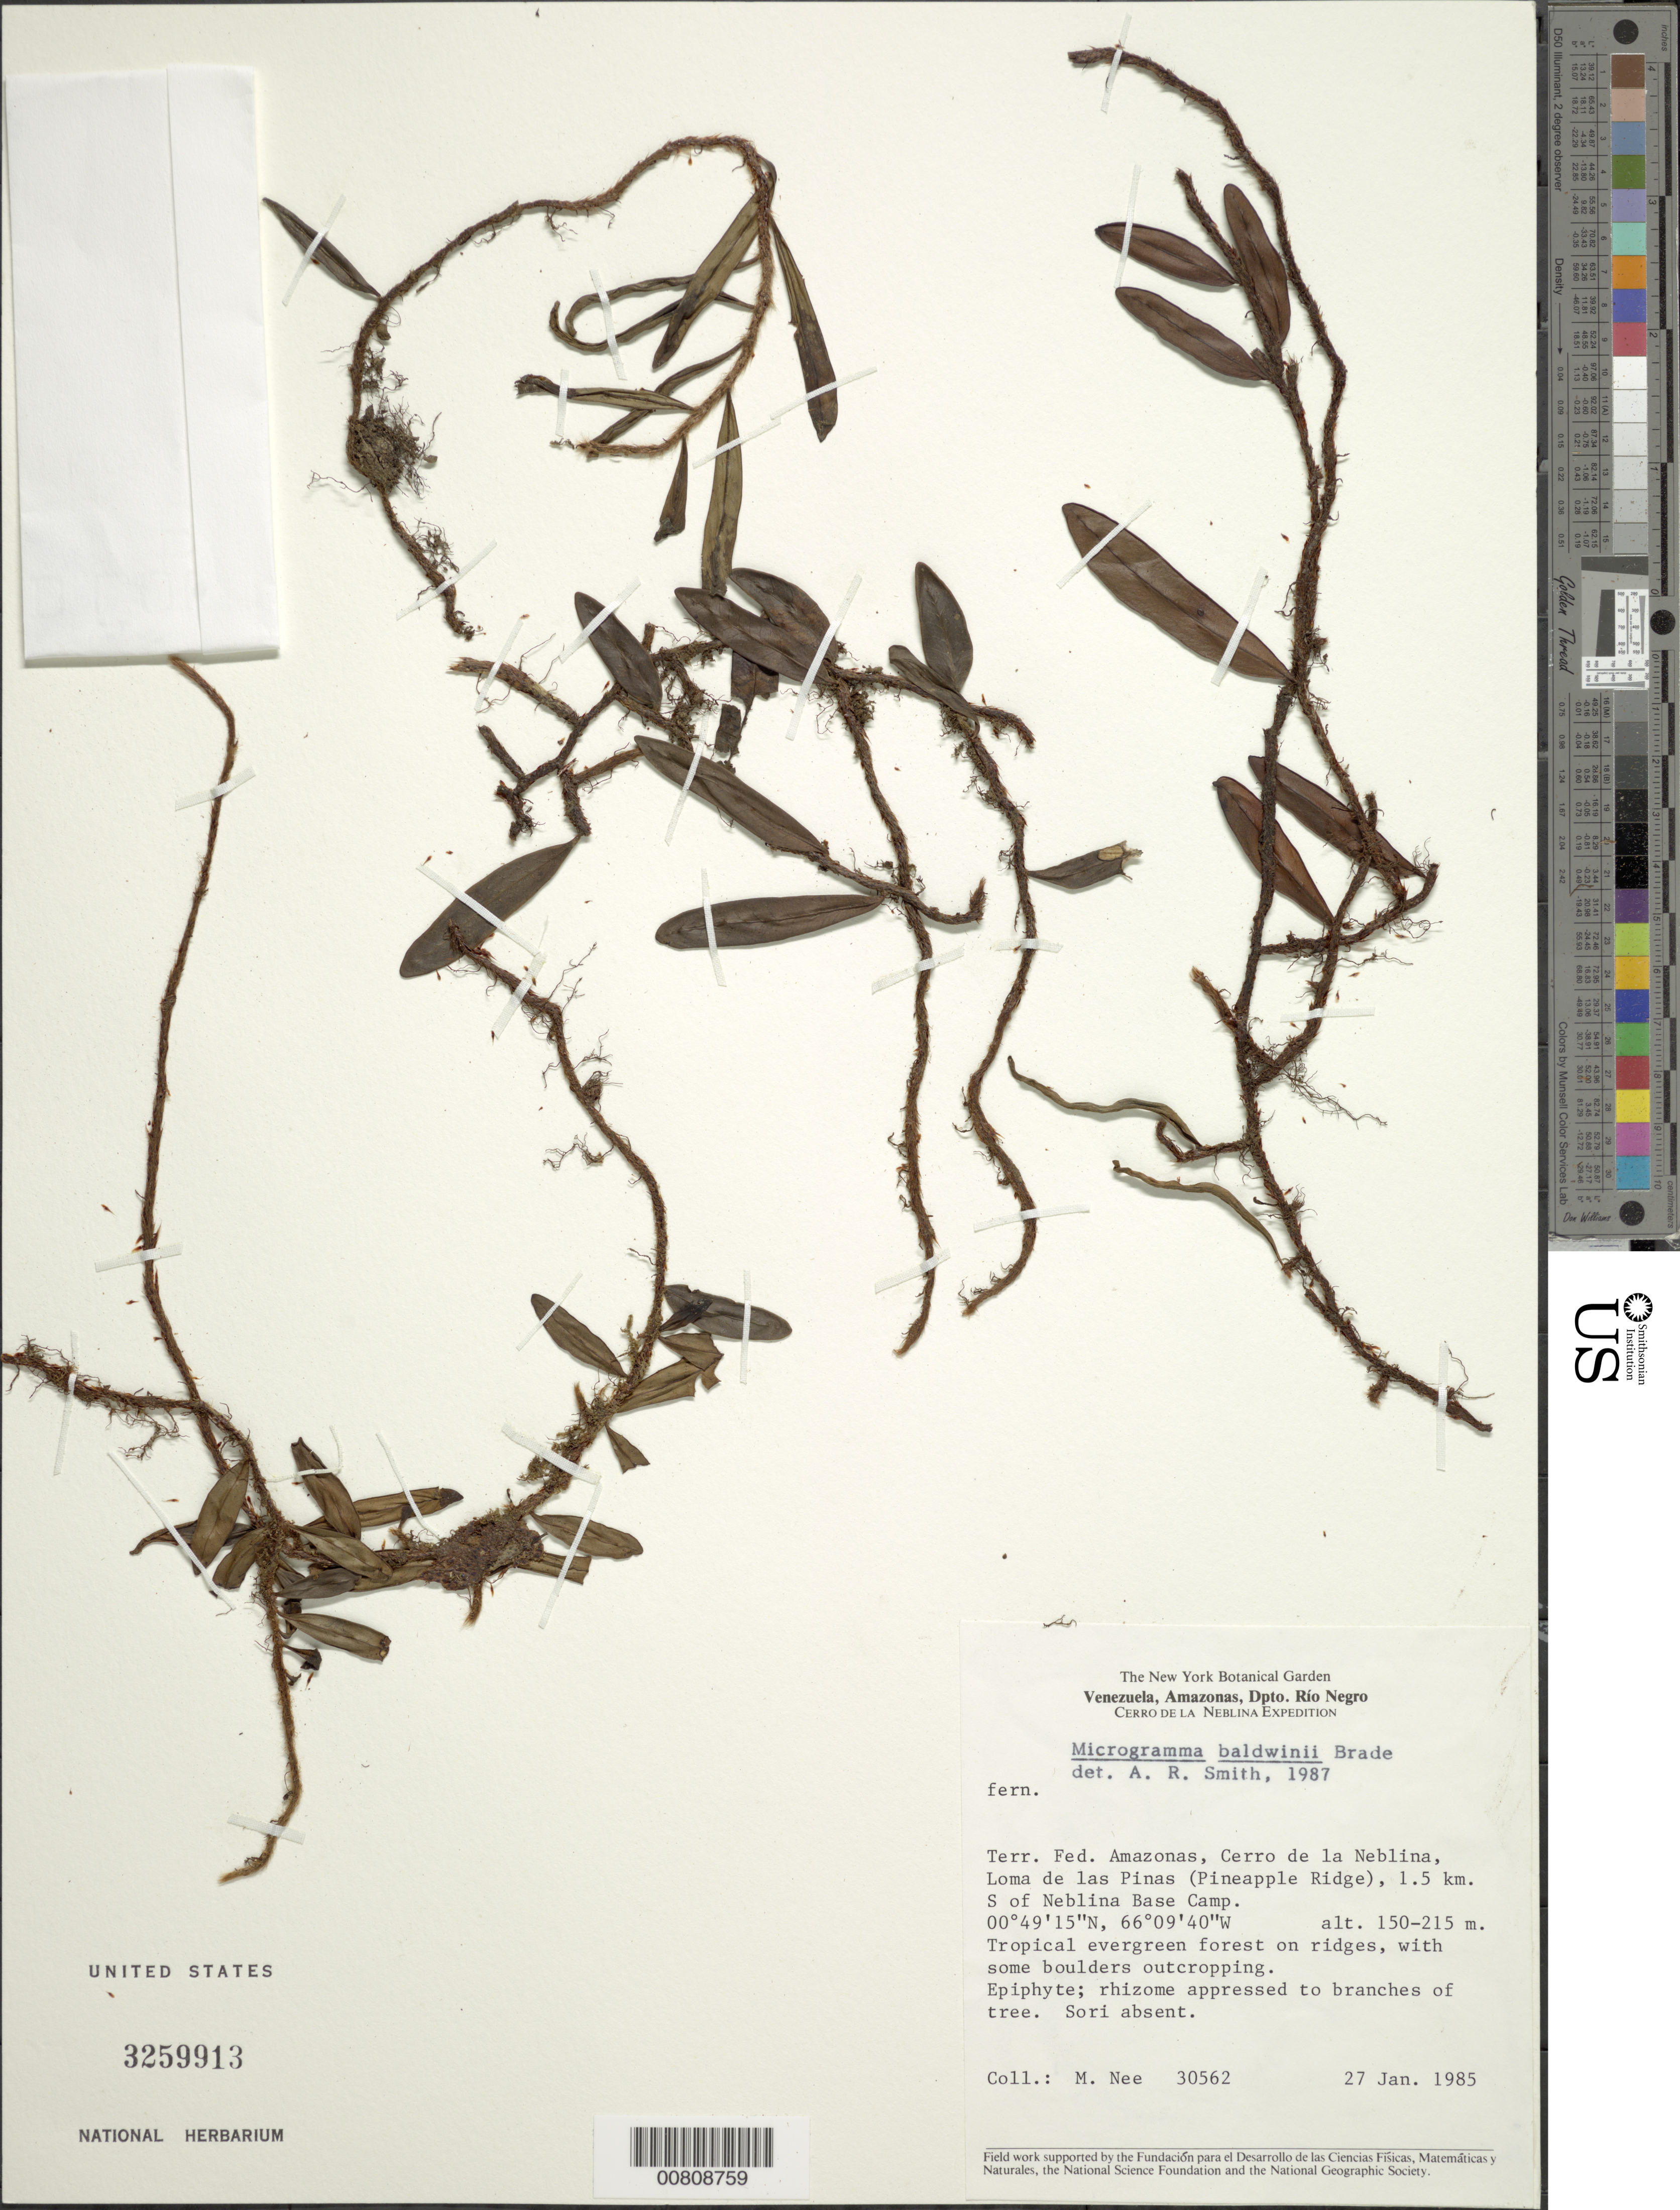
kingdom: Plantae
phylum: Tracheophyta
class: Polypodiopsida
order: Polypodiales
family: Polypodiaceae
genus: Microgramma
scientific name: Microgramma baldwinii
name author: Brade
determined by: Smith, Alan R., (UC)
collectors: M. Nee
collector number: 30562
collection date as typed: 27-Jan-85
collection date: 1985-01-27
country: Venezuela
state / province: Amazonas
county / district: Río Negro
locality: Cerro de la Neblina, Loma de las Pinas (Pineapple Ridge), 1.5 km S of Neblina Base Camp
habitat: Tropical evergreen forest on ridges, with some boulders outcropping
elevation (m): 150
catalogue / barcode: US 3259913